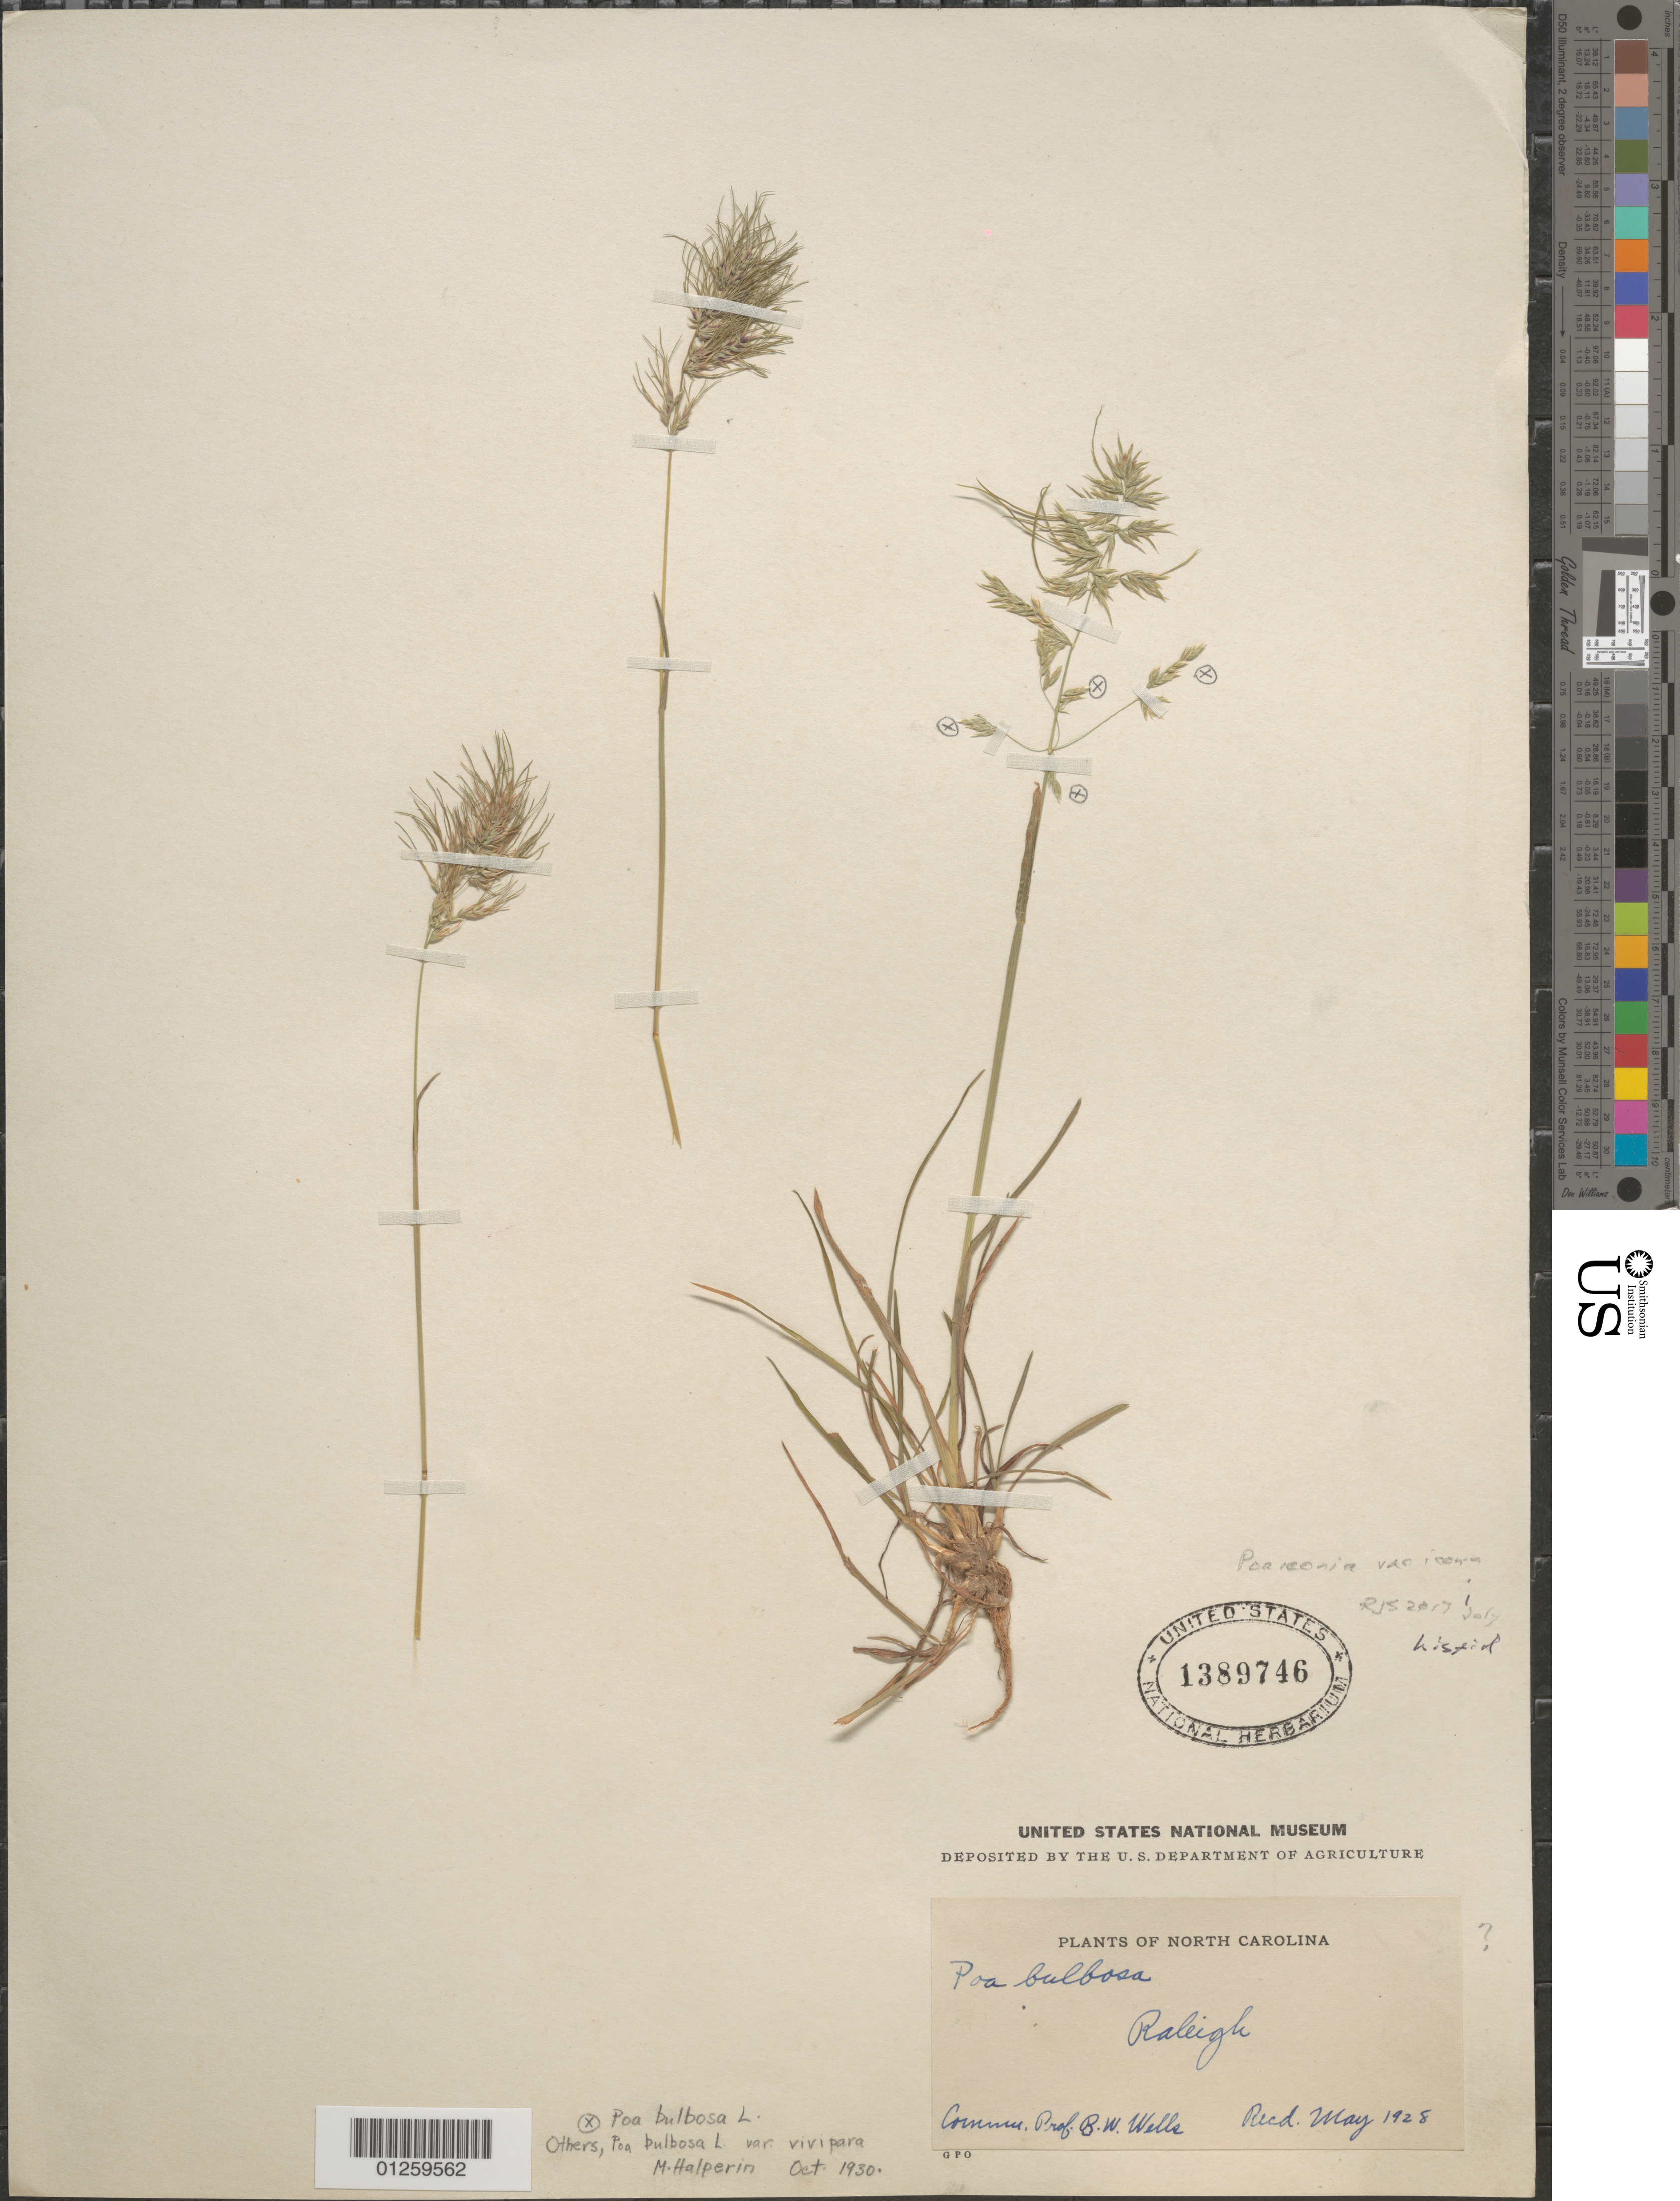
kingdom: Plantae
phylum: Tracheophyta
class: Liliopsida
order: Poales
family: Poaceae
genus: Poa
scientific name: Poa iconia var. iconia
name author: Azn.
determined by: Soreng, Robert J., Research Associate (BOT), Smithsonian Institution - National Museum of Natural History (UNITED STATES)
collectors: B. Wells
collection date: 1928-05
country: United States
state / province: North Carolina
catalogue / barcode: US 1389746